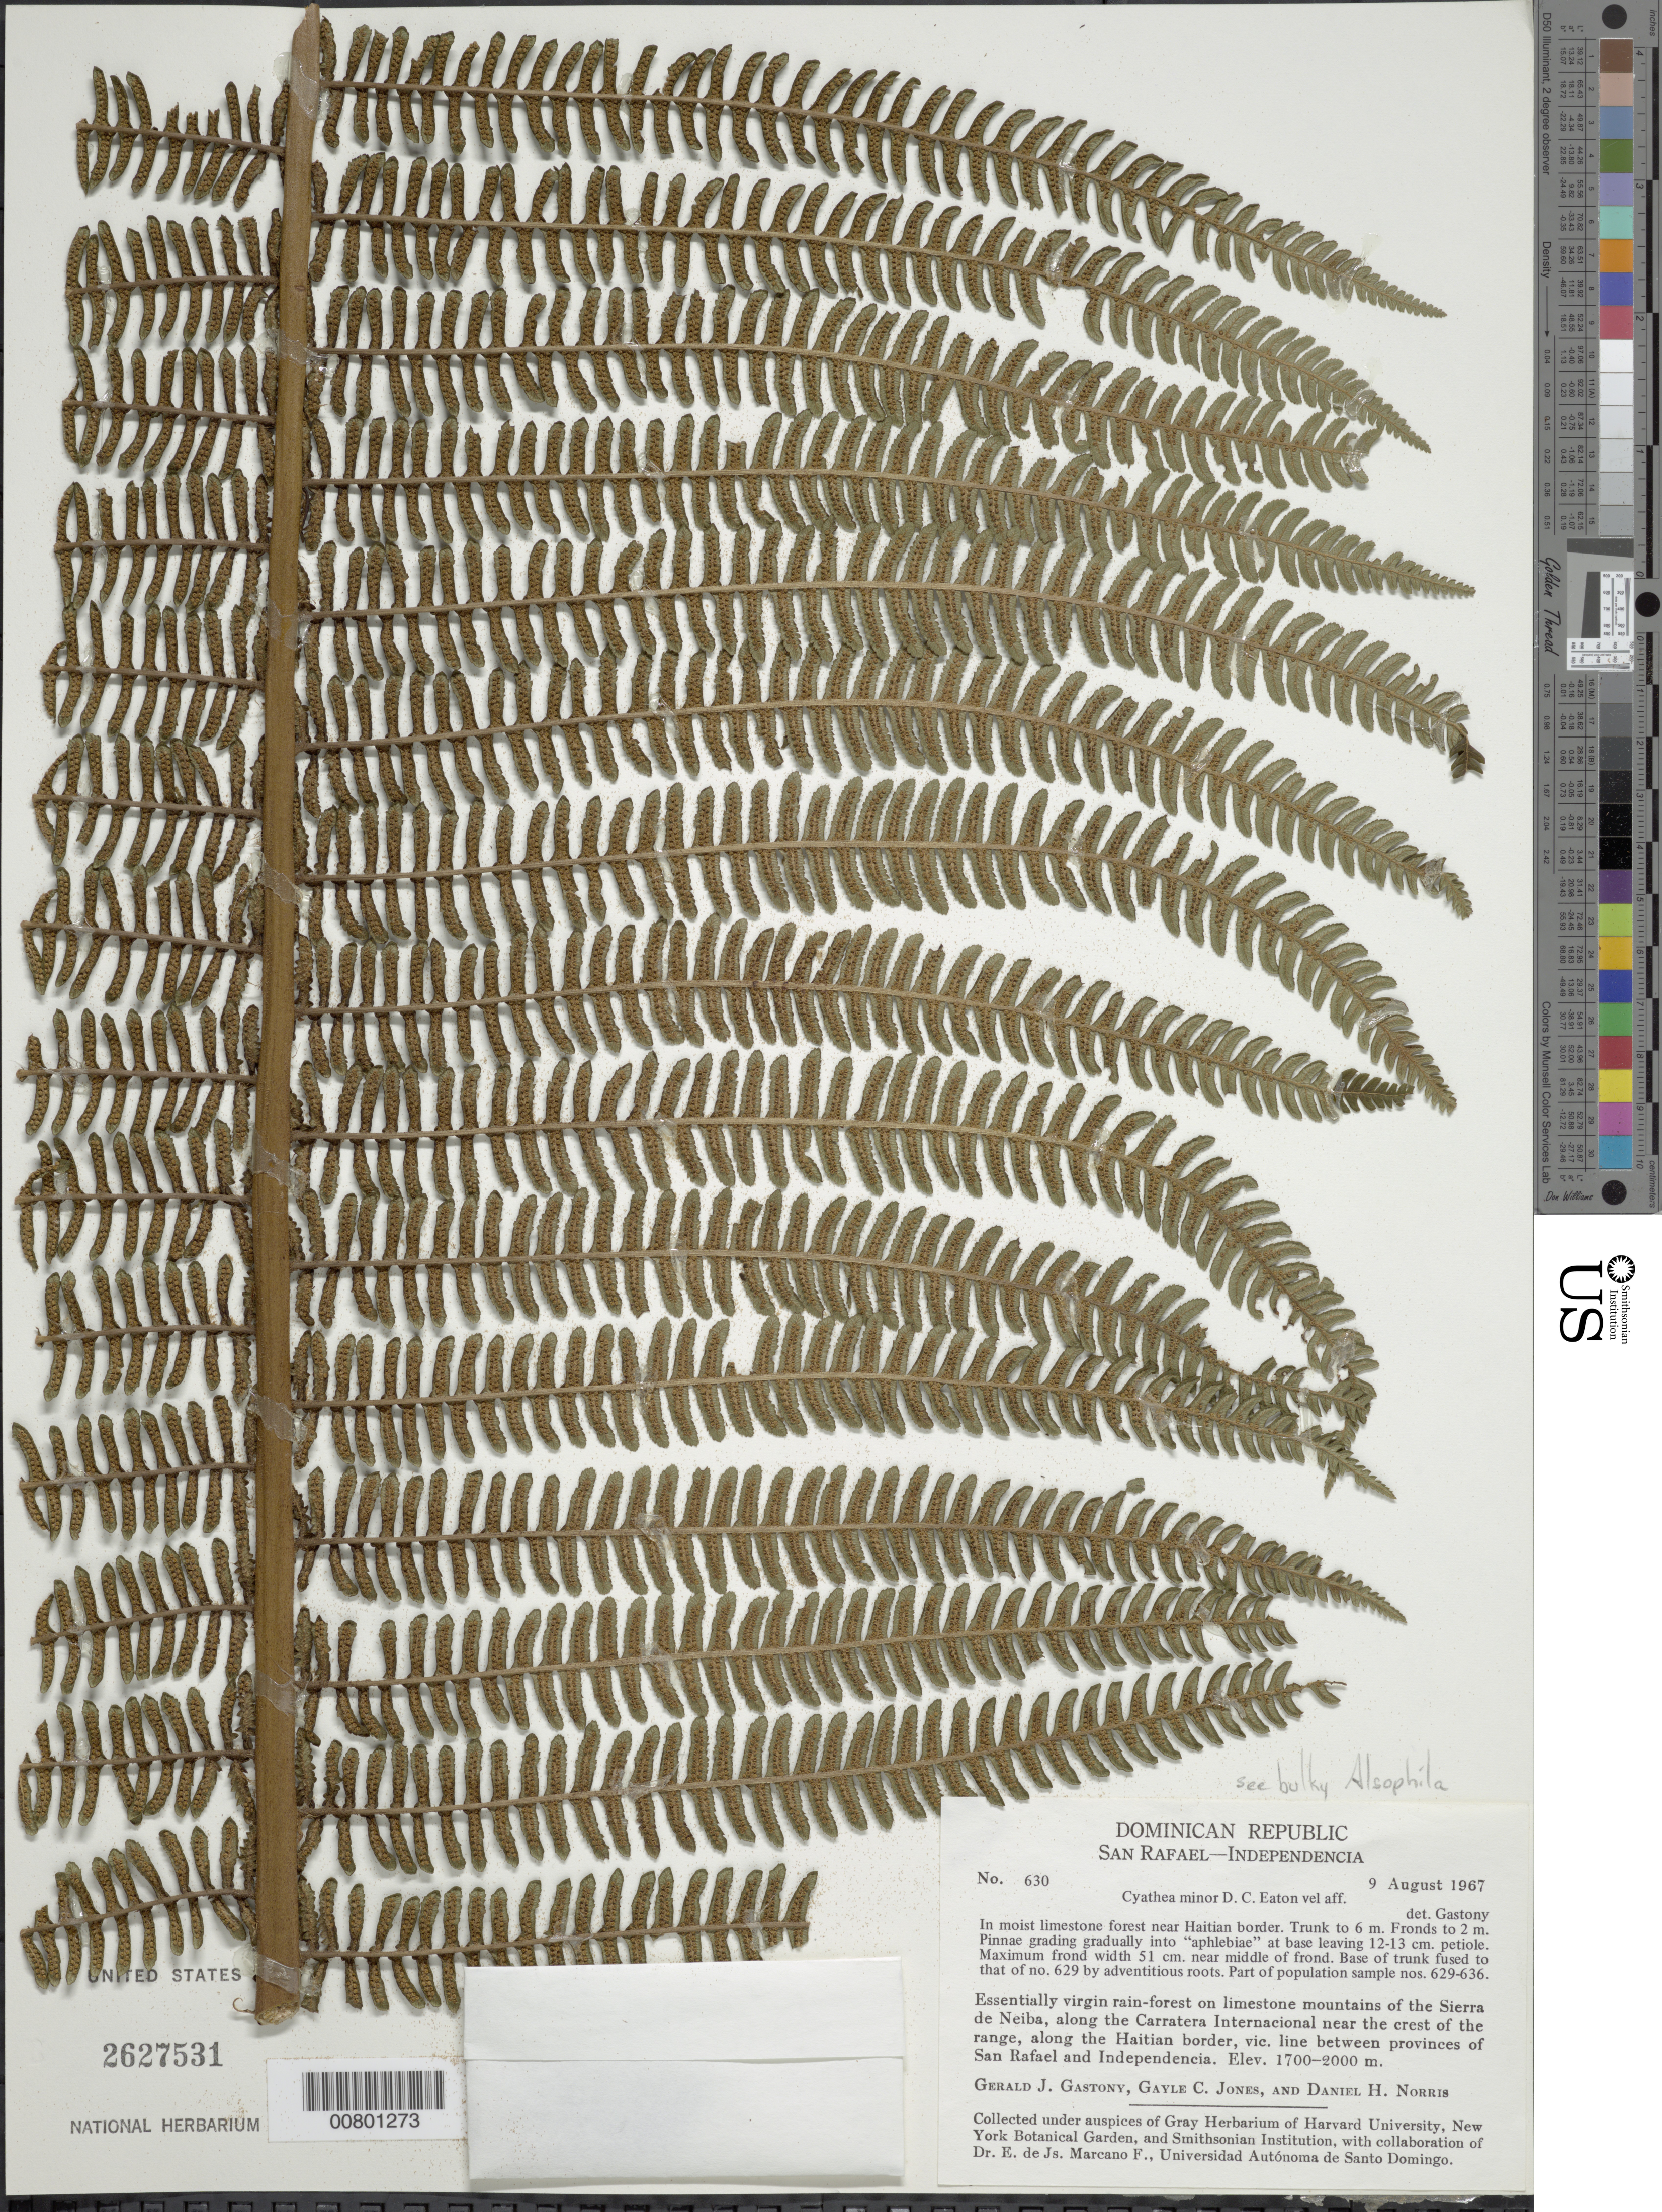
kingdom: Plantae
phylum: Tracheophyta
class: Polypodiopsida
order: Cyatheales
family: Cyatheaceae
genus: Alsophila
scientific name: Alsophila minor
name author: (D.C. Eaton) R.M. Tryon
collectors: G. Gastony, G. C. Jones & D. H. Norris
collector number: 630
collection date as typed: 09 Aug 1967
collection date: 1967-08-09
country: Dominican Republic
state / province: Independencia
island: Hispaniola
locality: San Rafael-Independencia, Sierra de Neiba, Carratera Internacional, along Haitian border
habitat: Essentially virgin rainforest on limestone mountains; moist limestone forest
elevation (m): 1700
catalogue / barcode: US 2627531